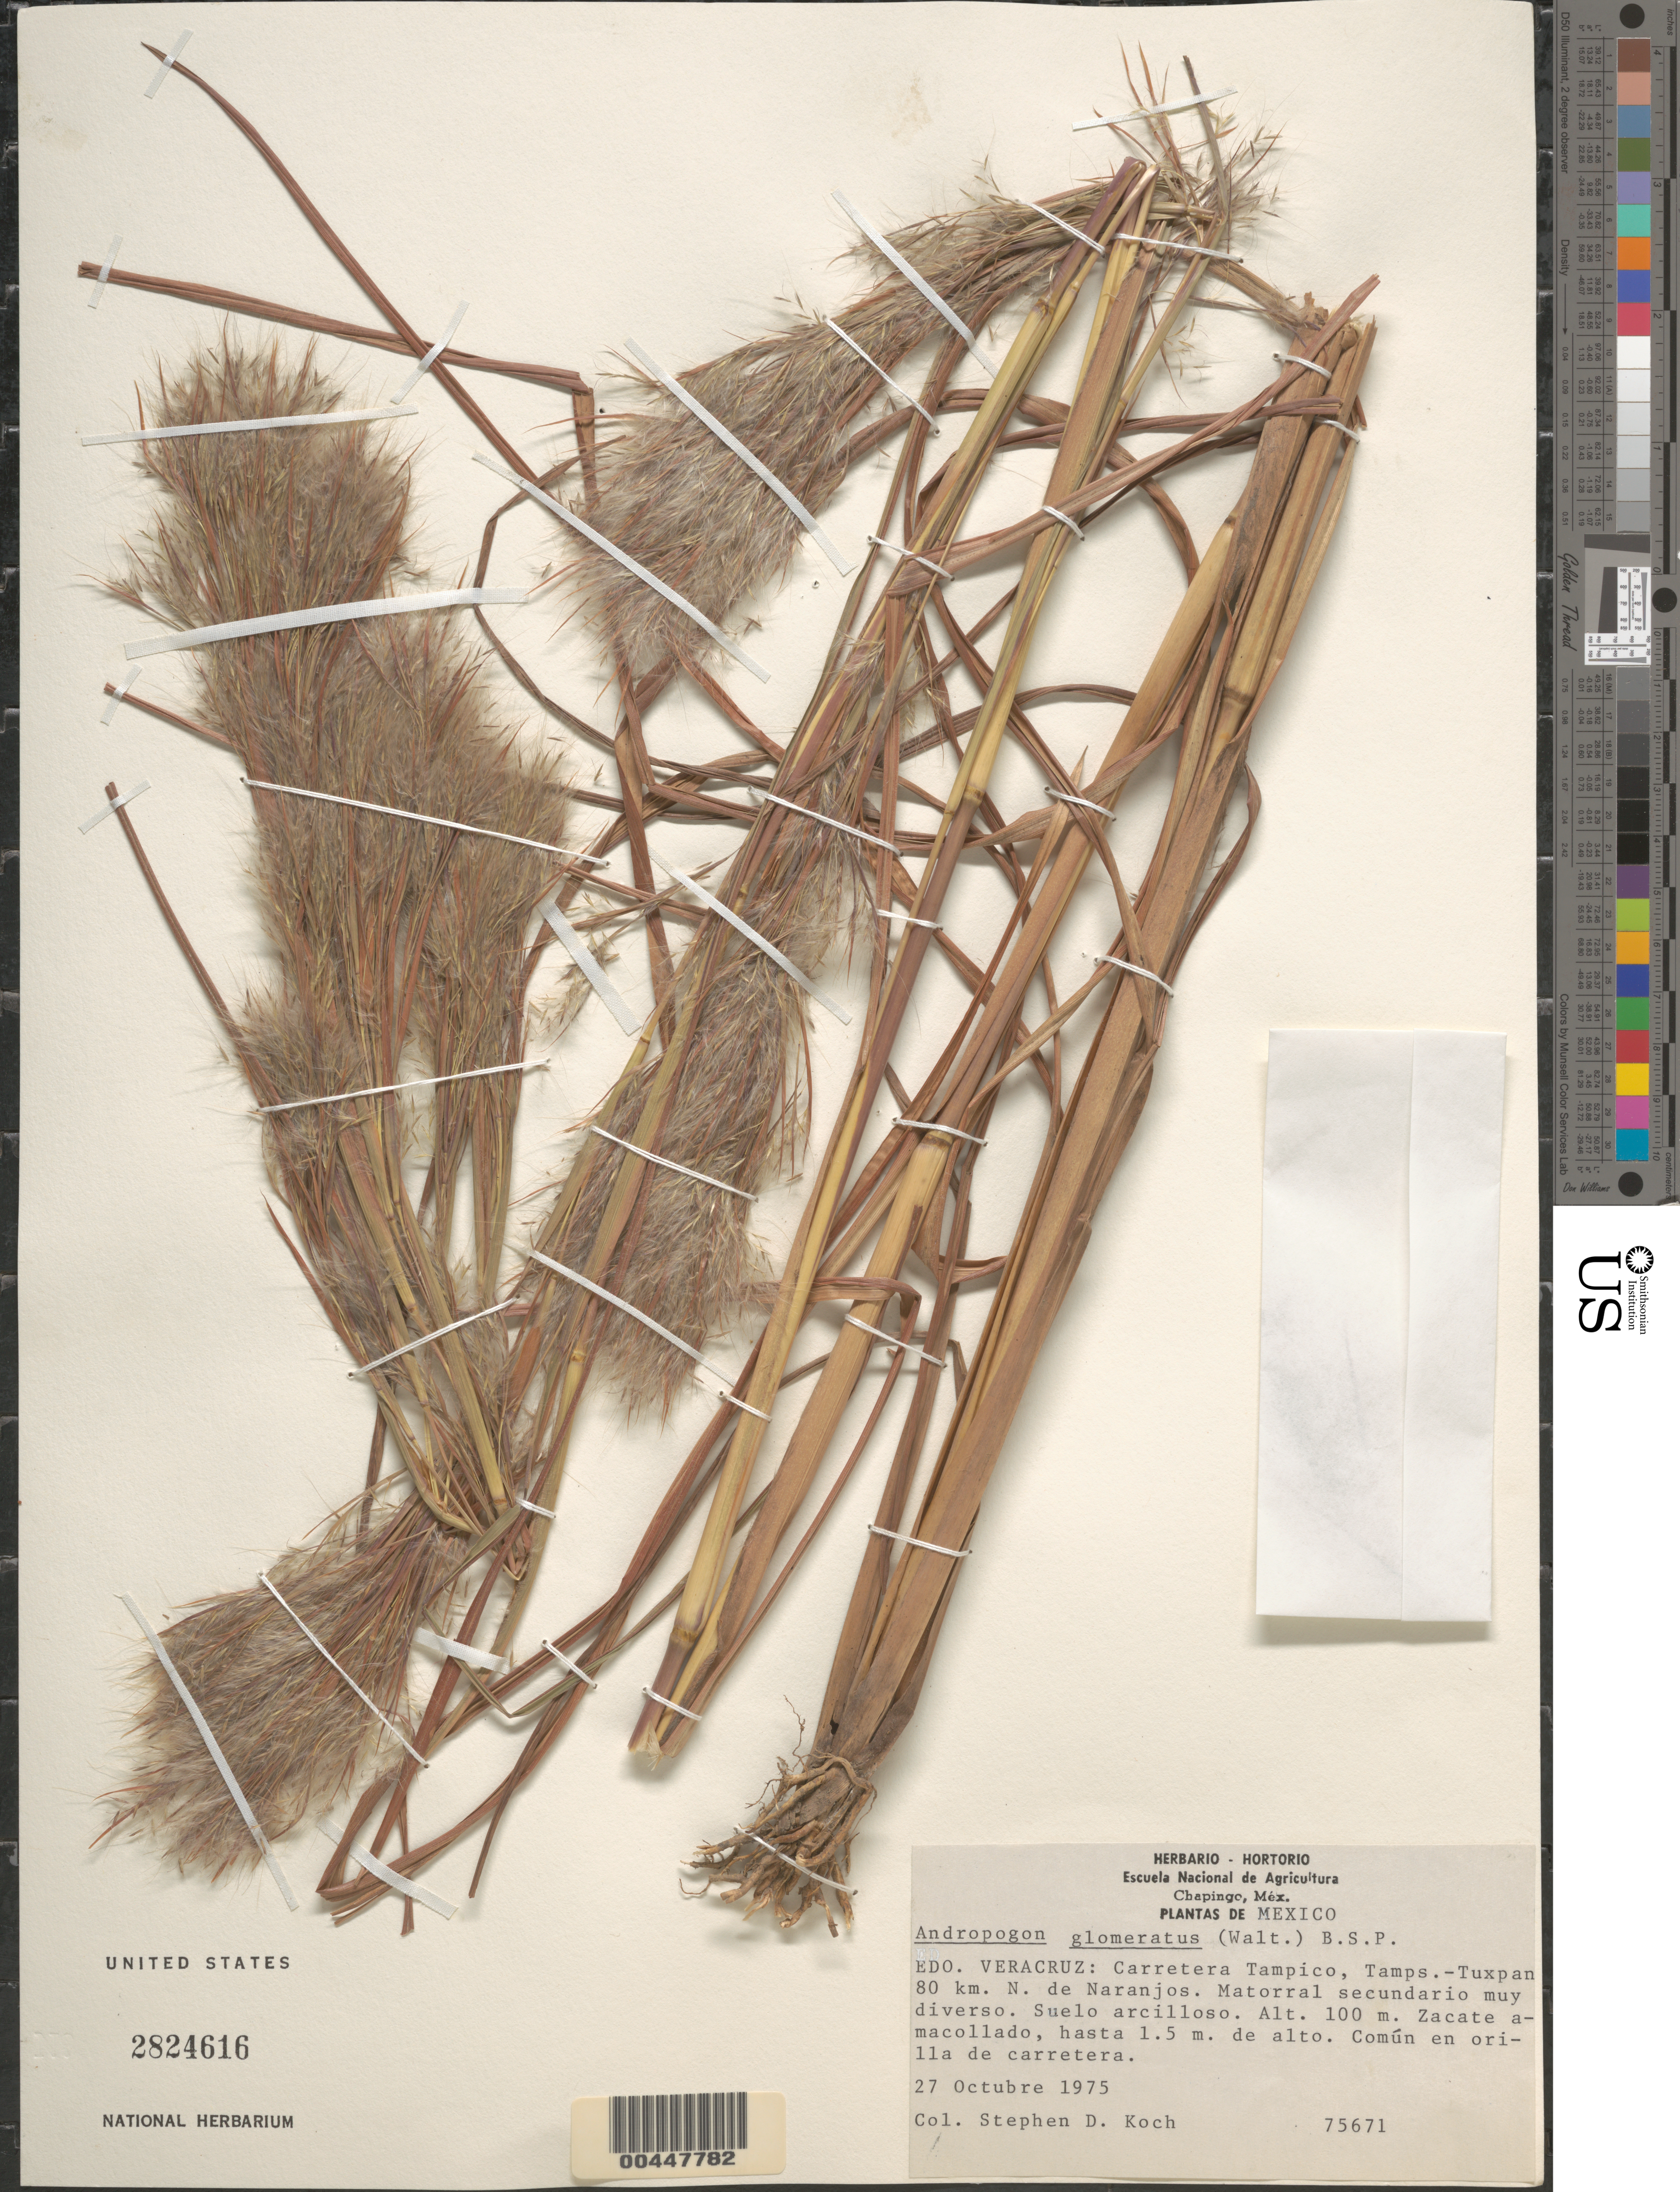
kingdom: Plantae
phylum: Tracheophyta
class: Liliopsida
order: Poales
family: Poaceae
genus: Andropogon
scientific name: Andropogon glomeratus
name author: (Walter) Britton, Stearns & Poggenb.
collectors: S. D. Koch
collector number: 75671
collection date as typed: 27 Oct 1975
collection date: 1975-10-27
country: Mexico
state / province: Veracruz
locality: Carretera Tampico, Tamps.-Tuxpan, 80 km N de Naranjos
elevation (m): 100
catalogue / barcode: US 2824616